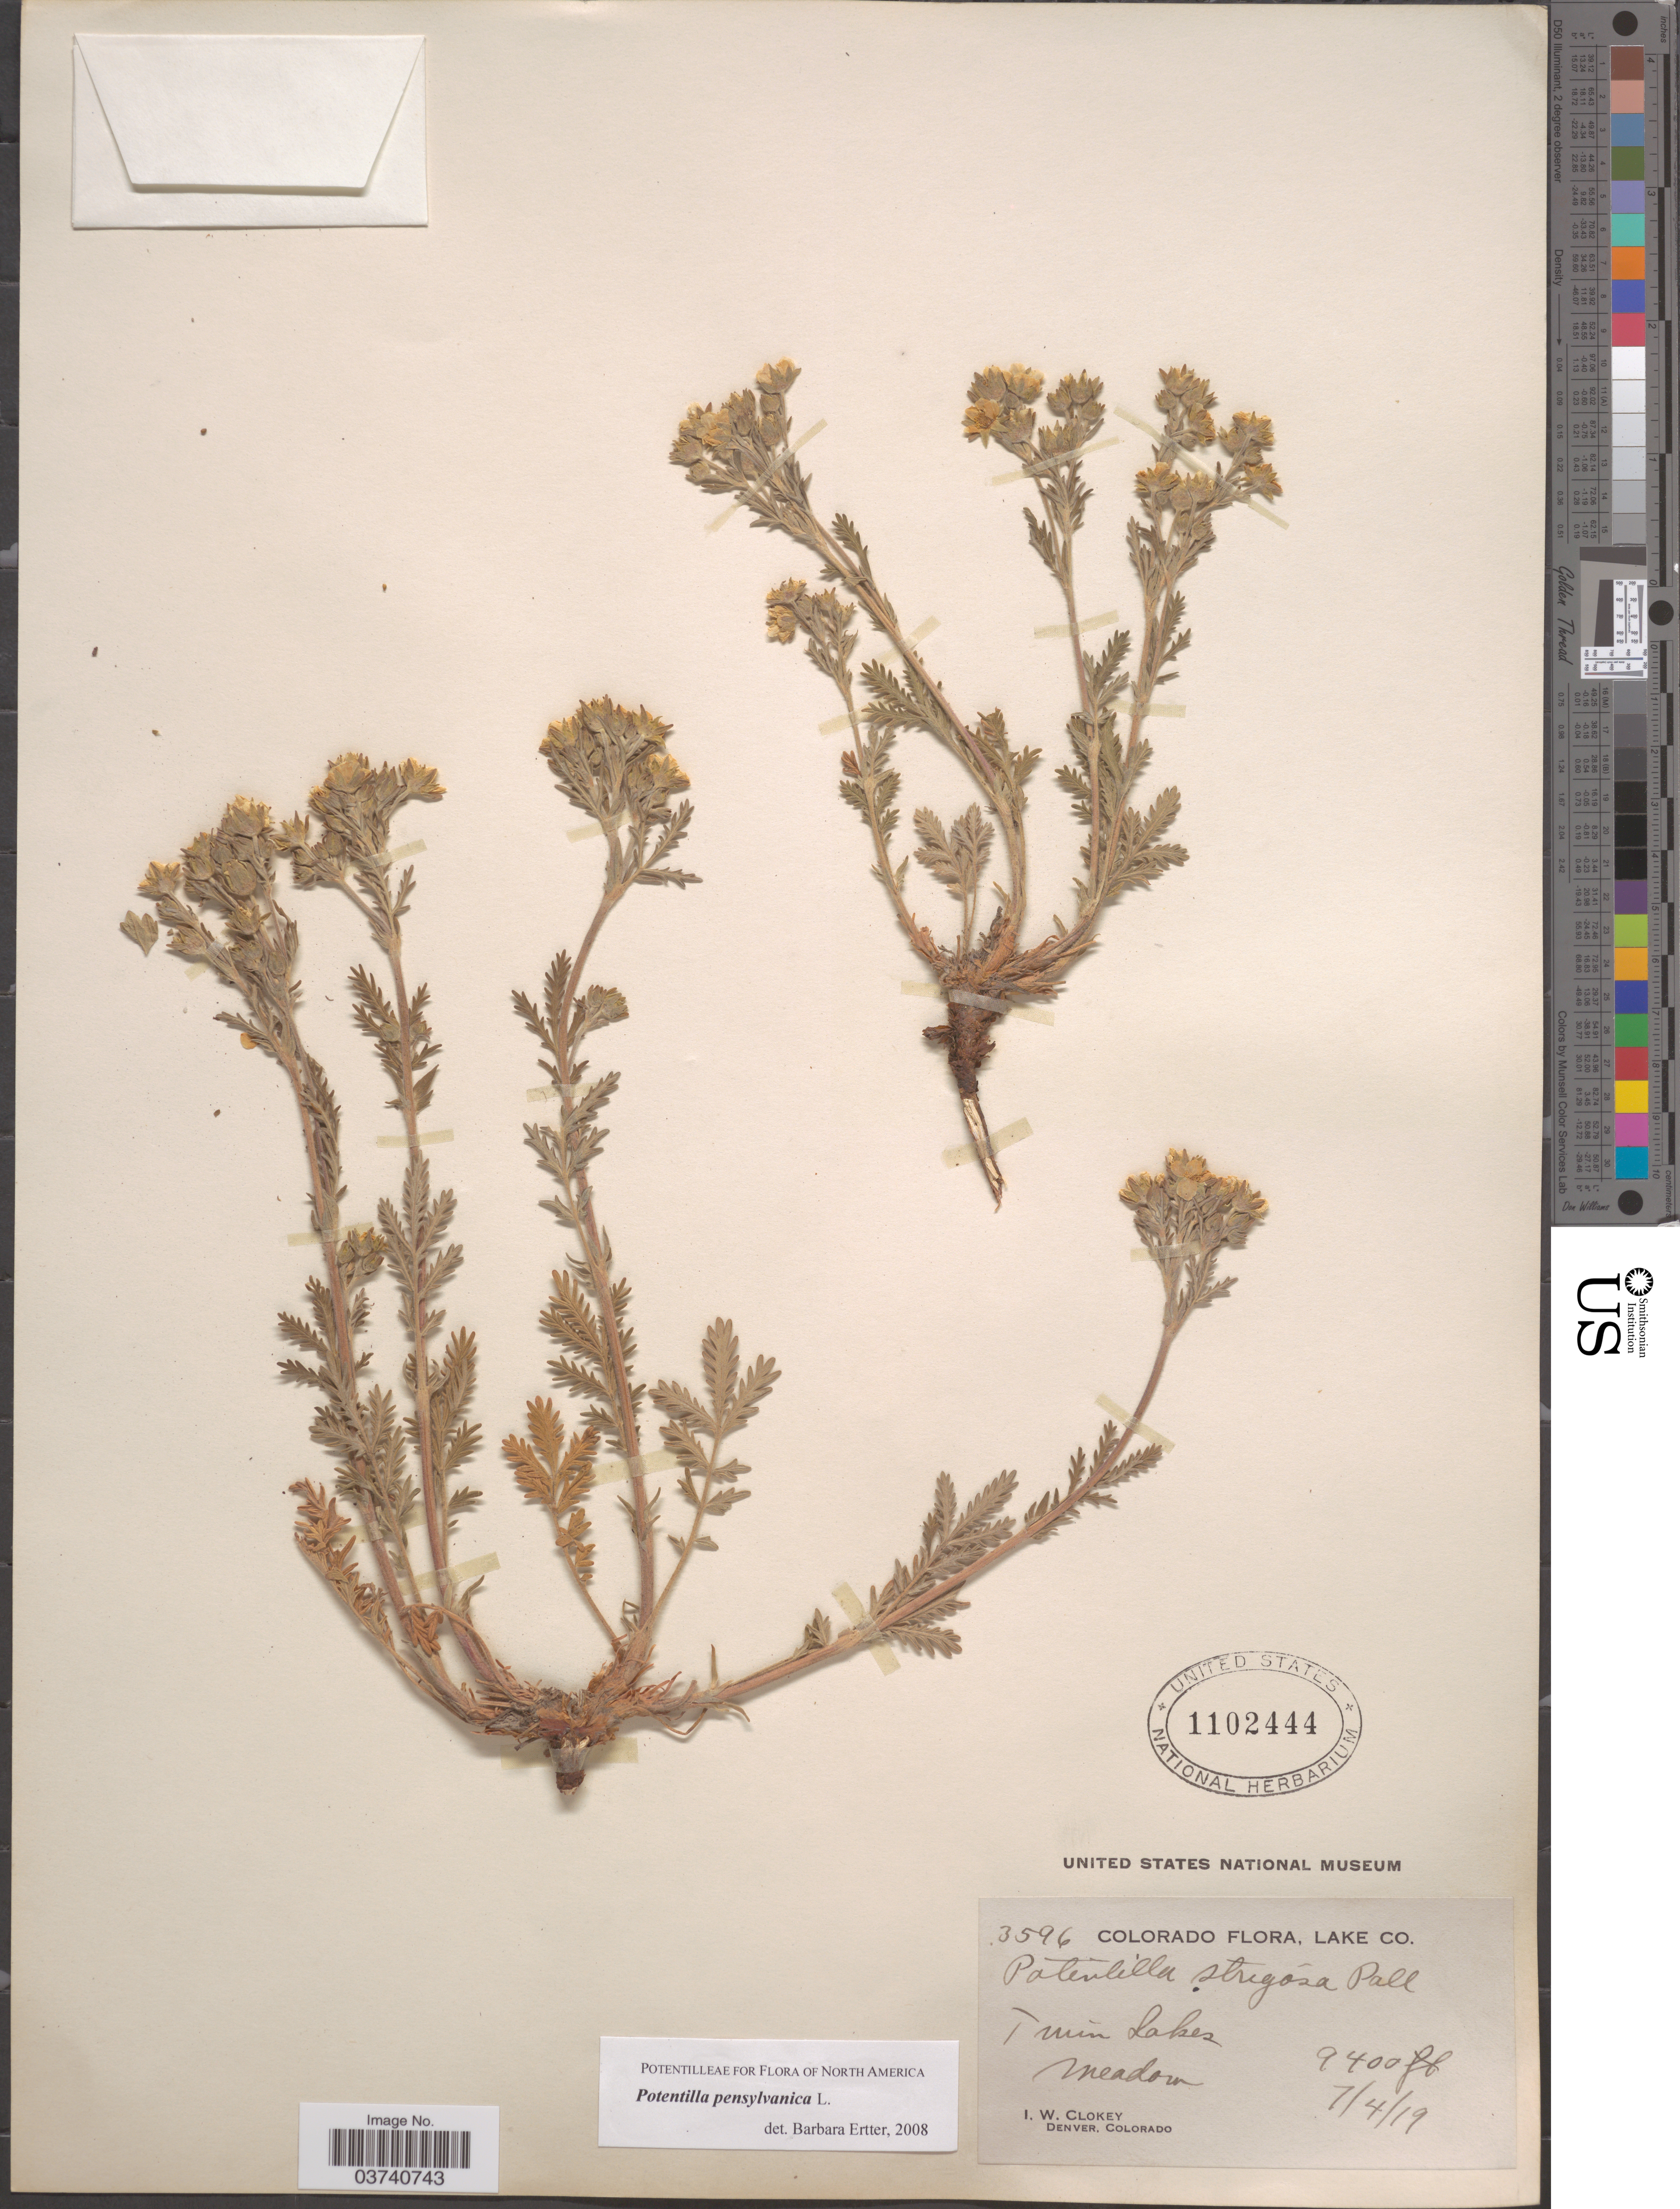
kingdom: Plantae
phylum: Tracheophyta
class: Magnoliopsida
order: Rosales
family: Rosaceae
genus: Potentilla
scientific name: Potentilla pensylvanica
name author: L.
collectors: I. W. Clokey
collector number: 3596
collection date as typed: Transcribed d/m/y: 4/7/19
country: United States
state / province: Colorado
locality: Lake Co. Twin Lakes. Meadow.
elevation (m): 2865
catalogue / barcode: US 1102444